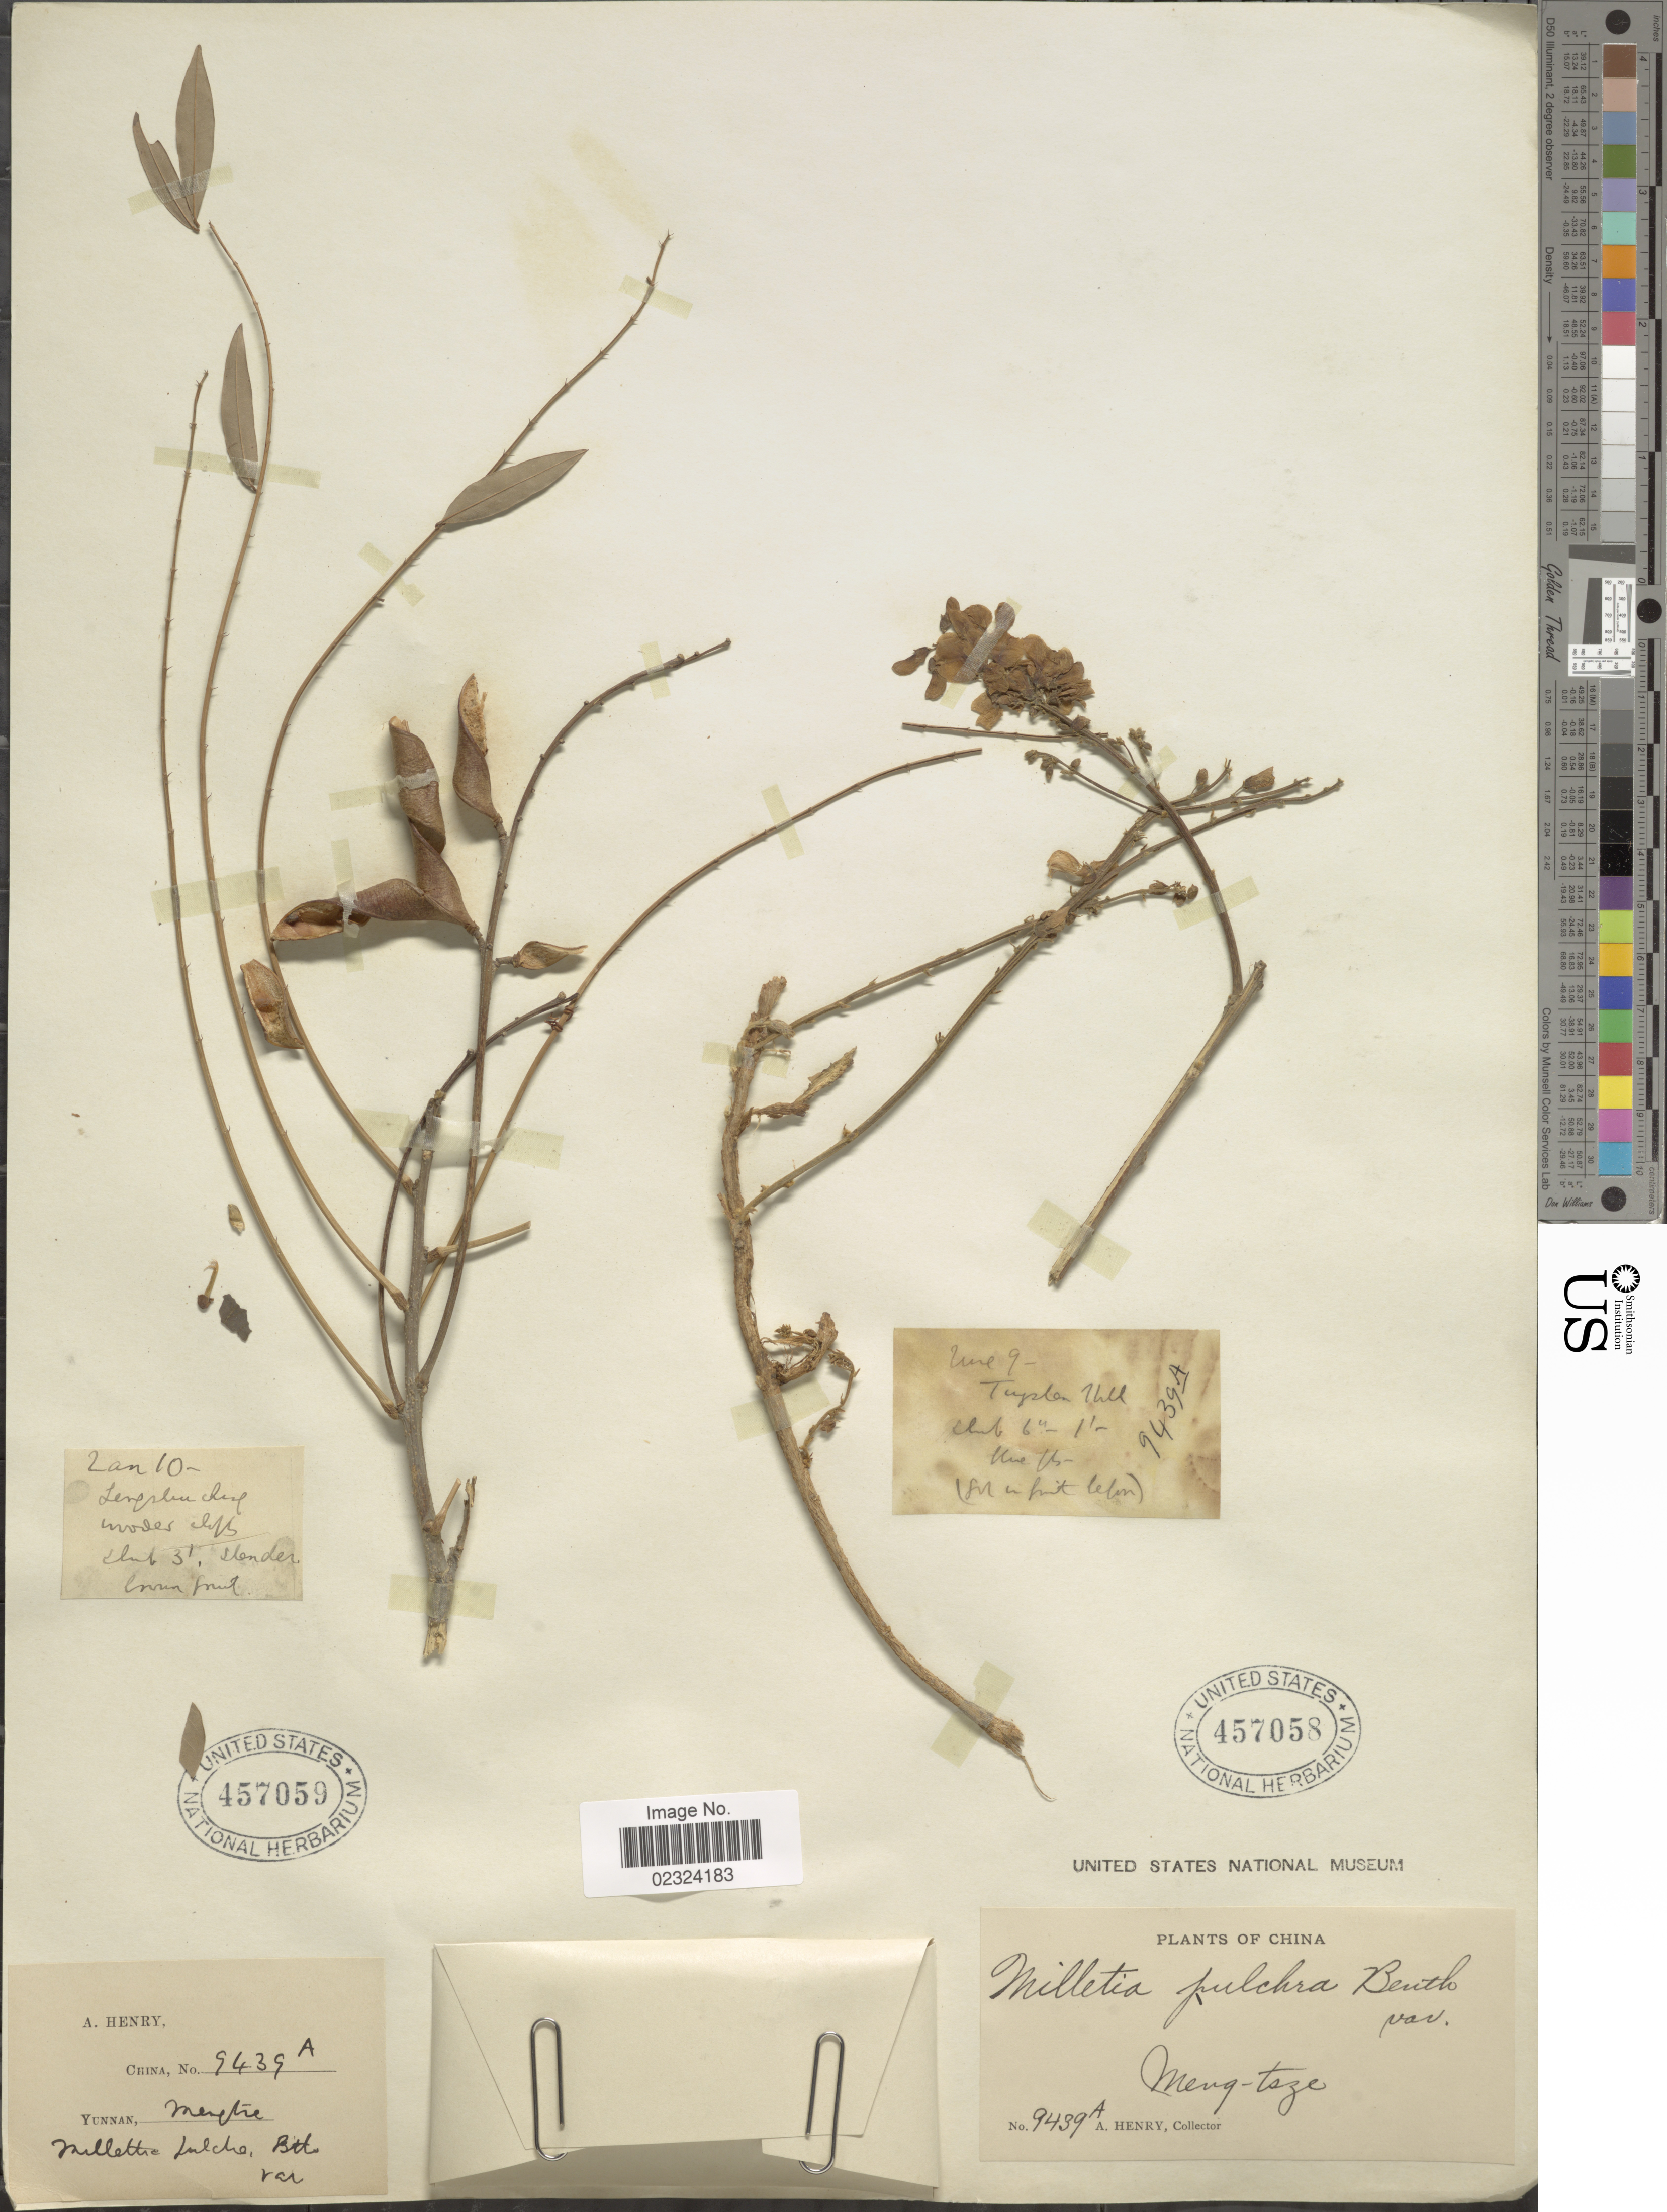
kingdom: Plantae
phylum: Tracheophyta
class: Magnoliopsida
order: Fabales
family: Fabaceae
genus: Millettia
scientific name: Millettia pulchra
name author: (Benth.) Kurz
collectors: A. Henry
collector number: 9439 A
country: China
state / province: Yunnan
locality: Mengzi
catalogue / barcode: US 457059